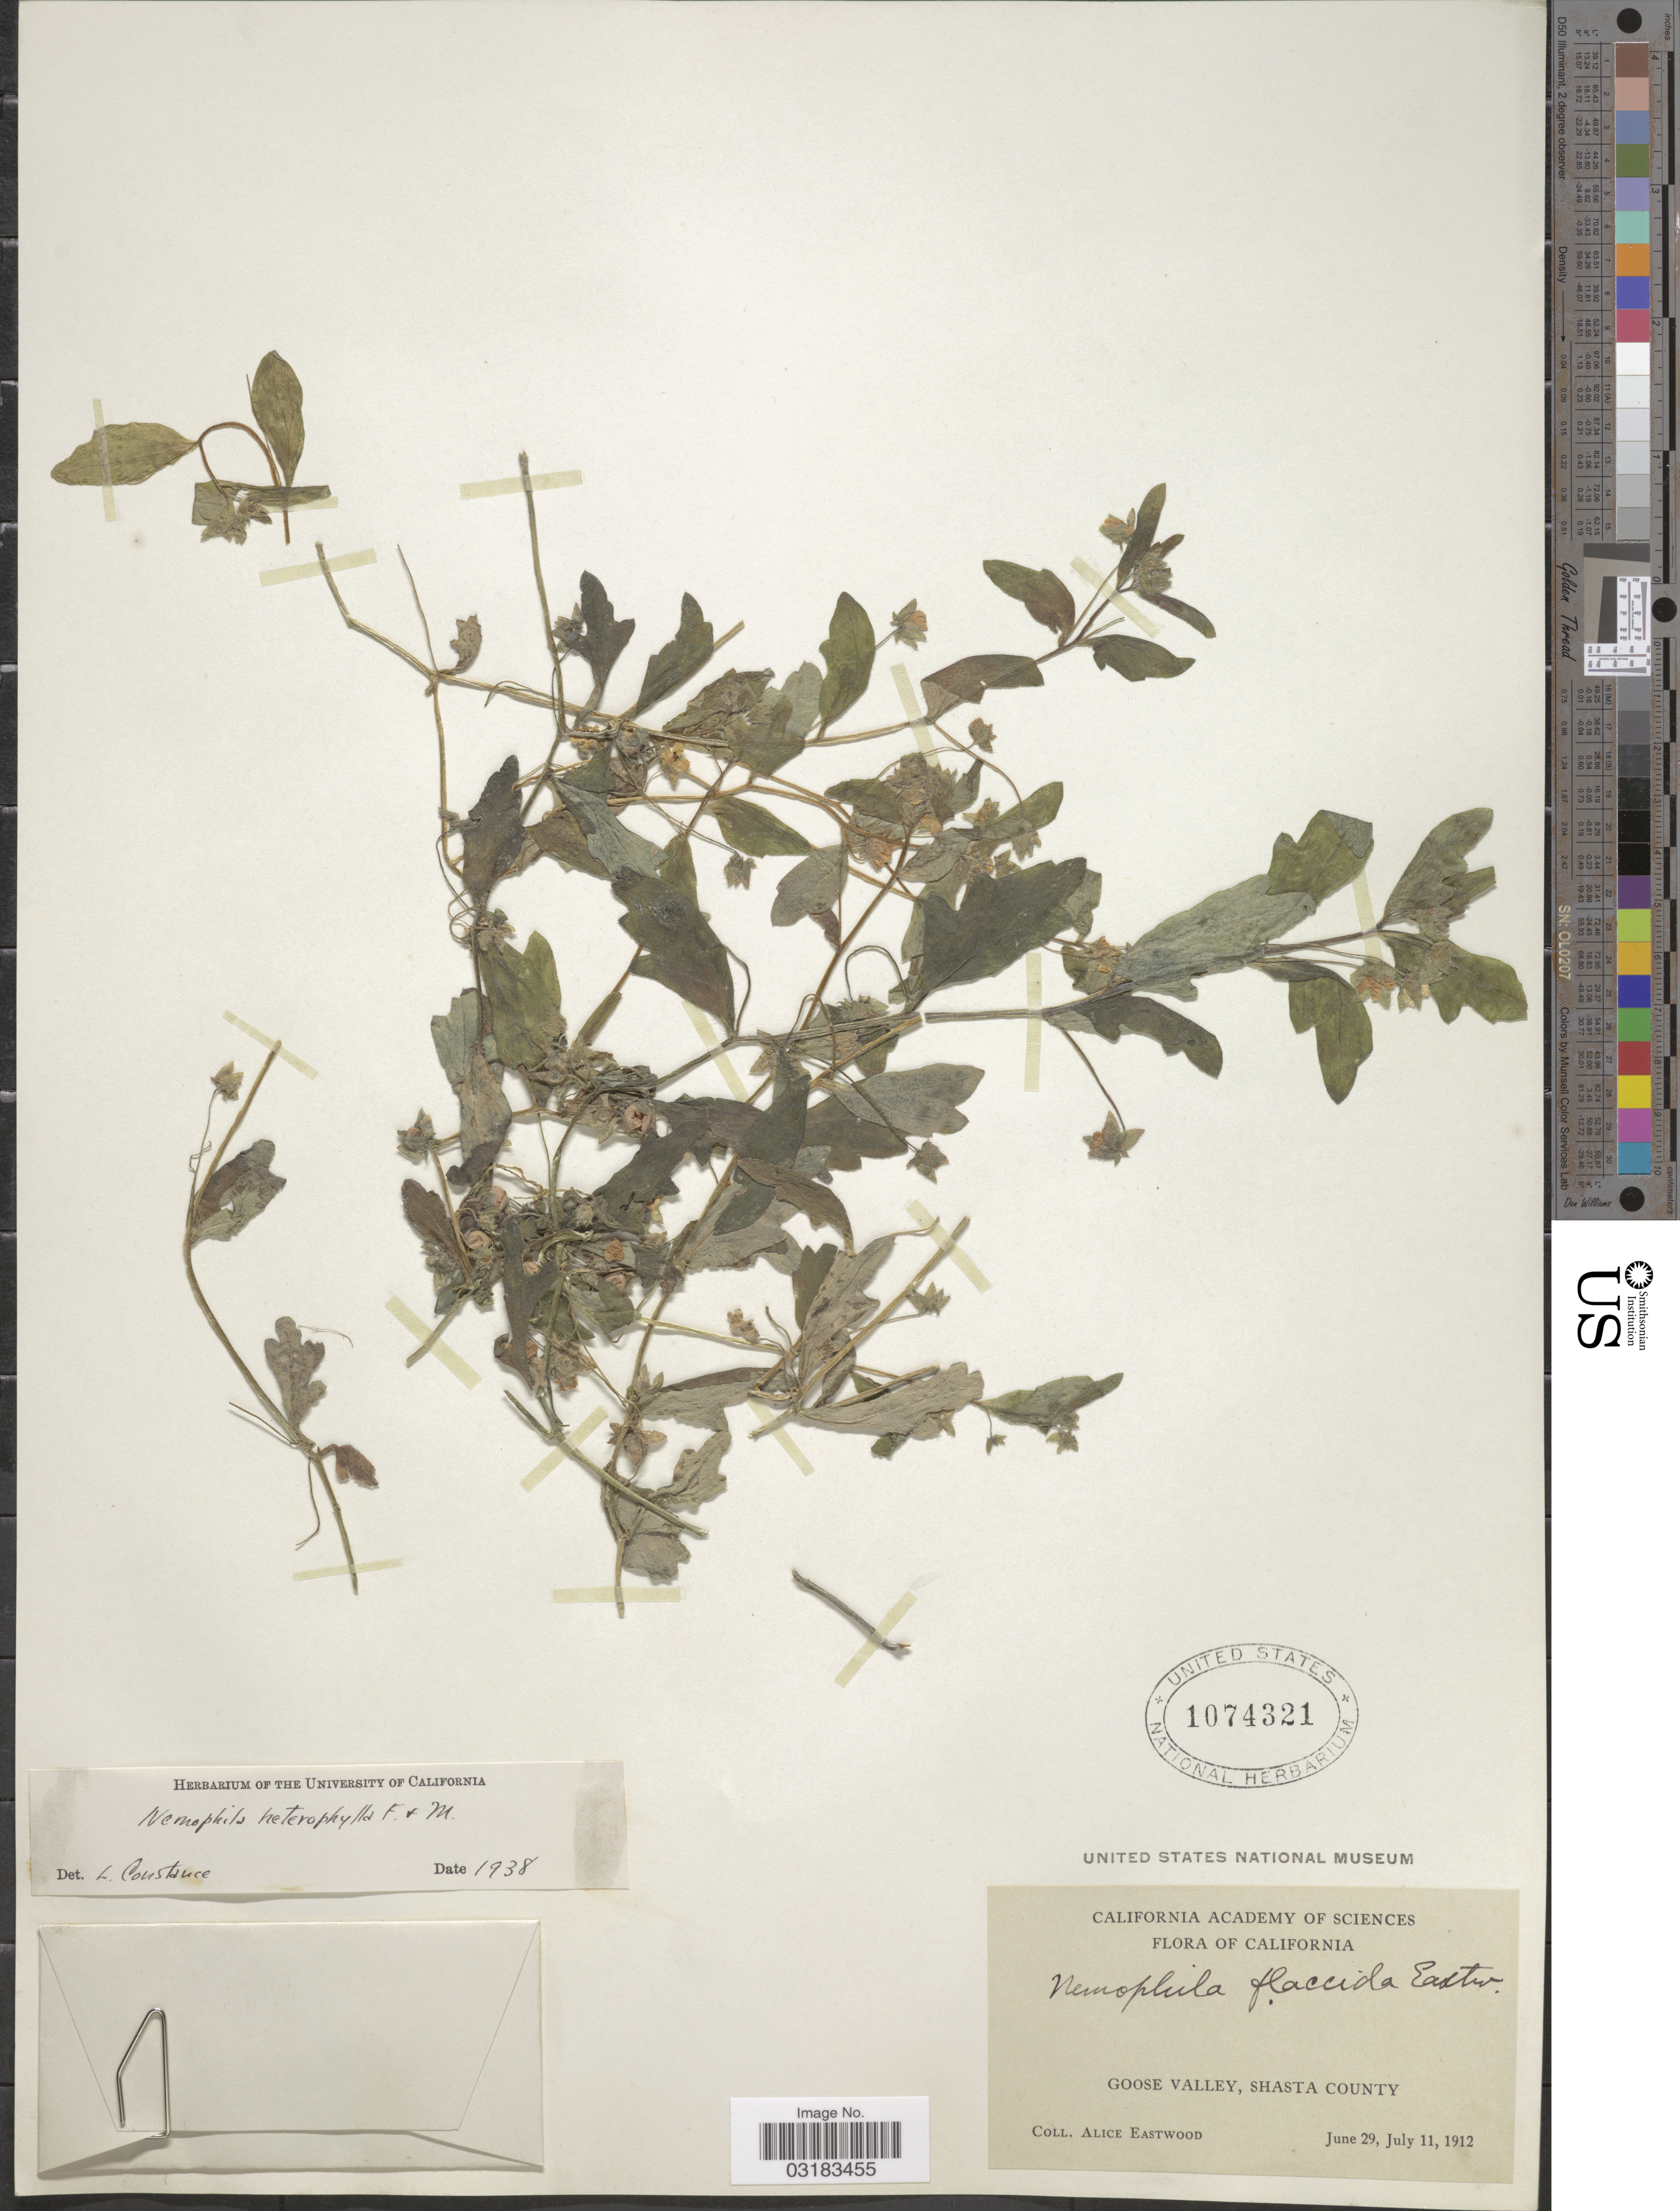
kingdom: Plantae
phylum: Tracheophyta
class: Magnoliopsida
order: Boraginales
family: Hydrophyllaceae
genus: Nemophila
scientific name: Nemophila heterophylla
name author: Fisch. & C.A. Mey.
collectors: A. Eastwood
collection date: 1912-06-29/1912-07-11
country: United States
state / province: California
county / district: Shasta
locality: Goose Valley, Shasta County.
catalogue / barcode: US 1074321